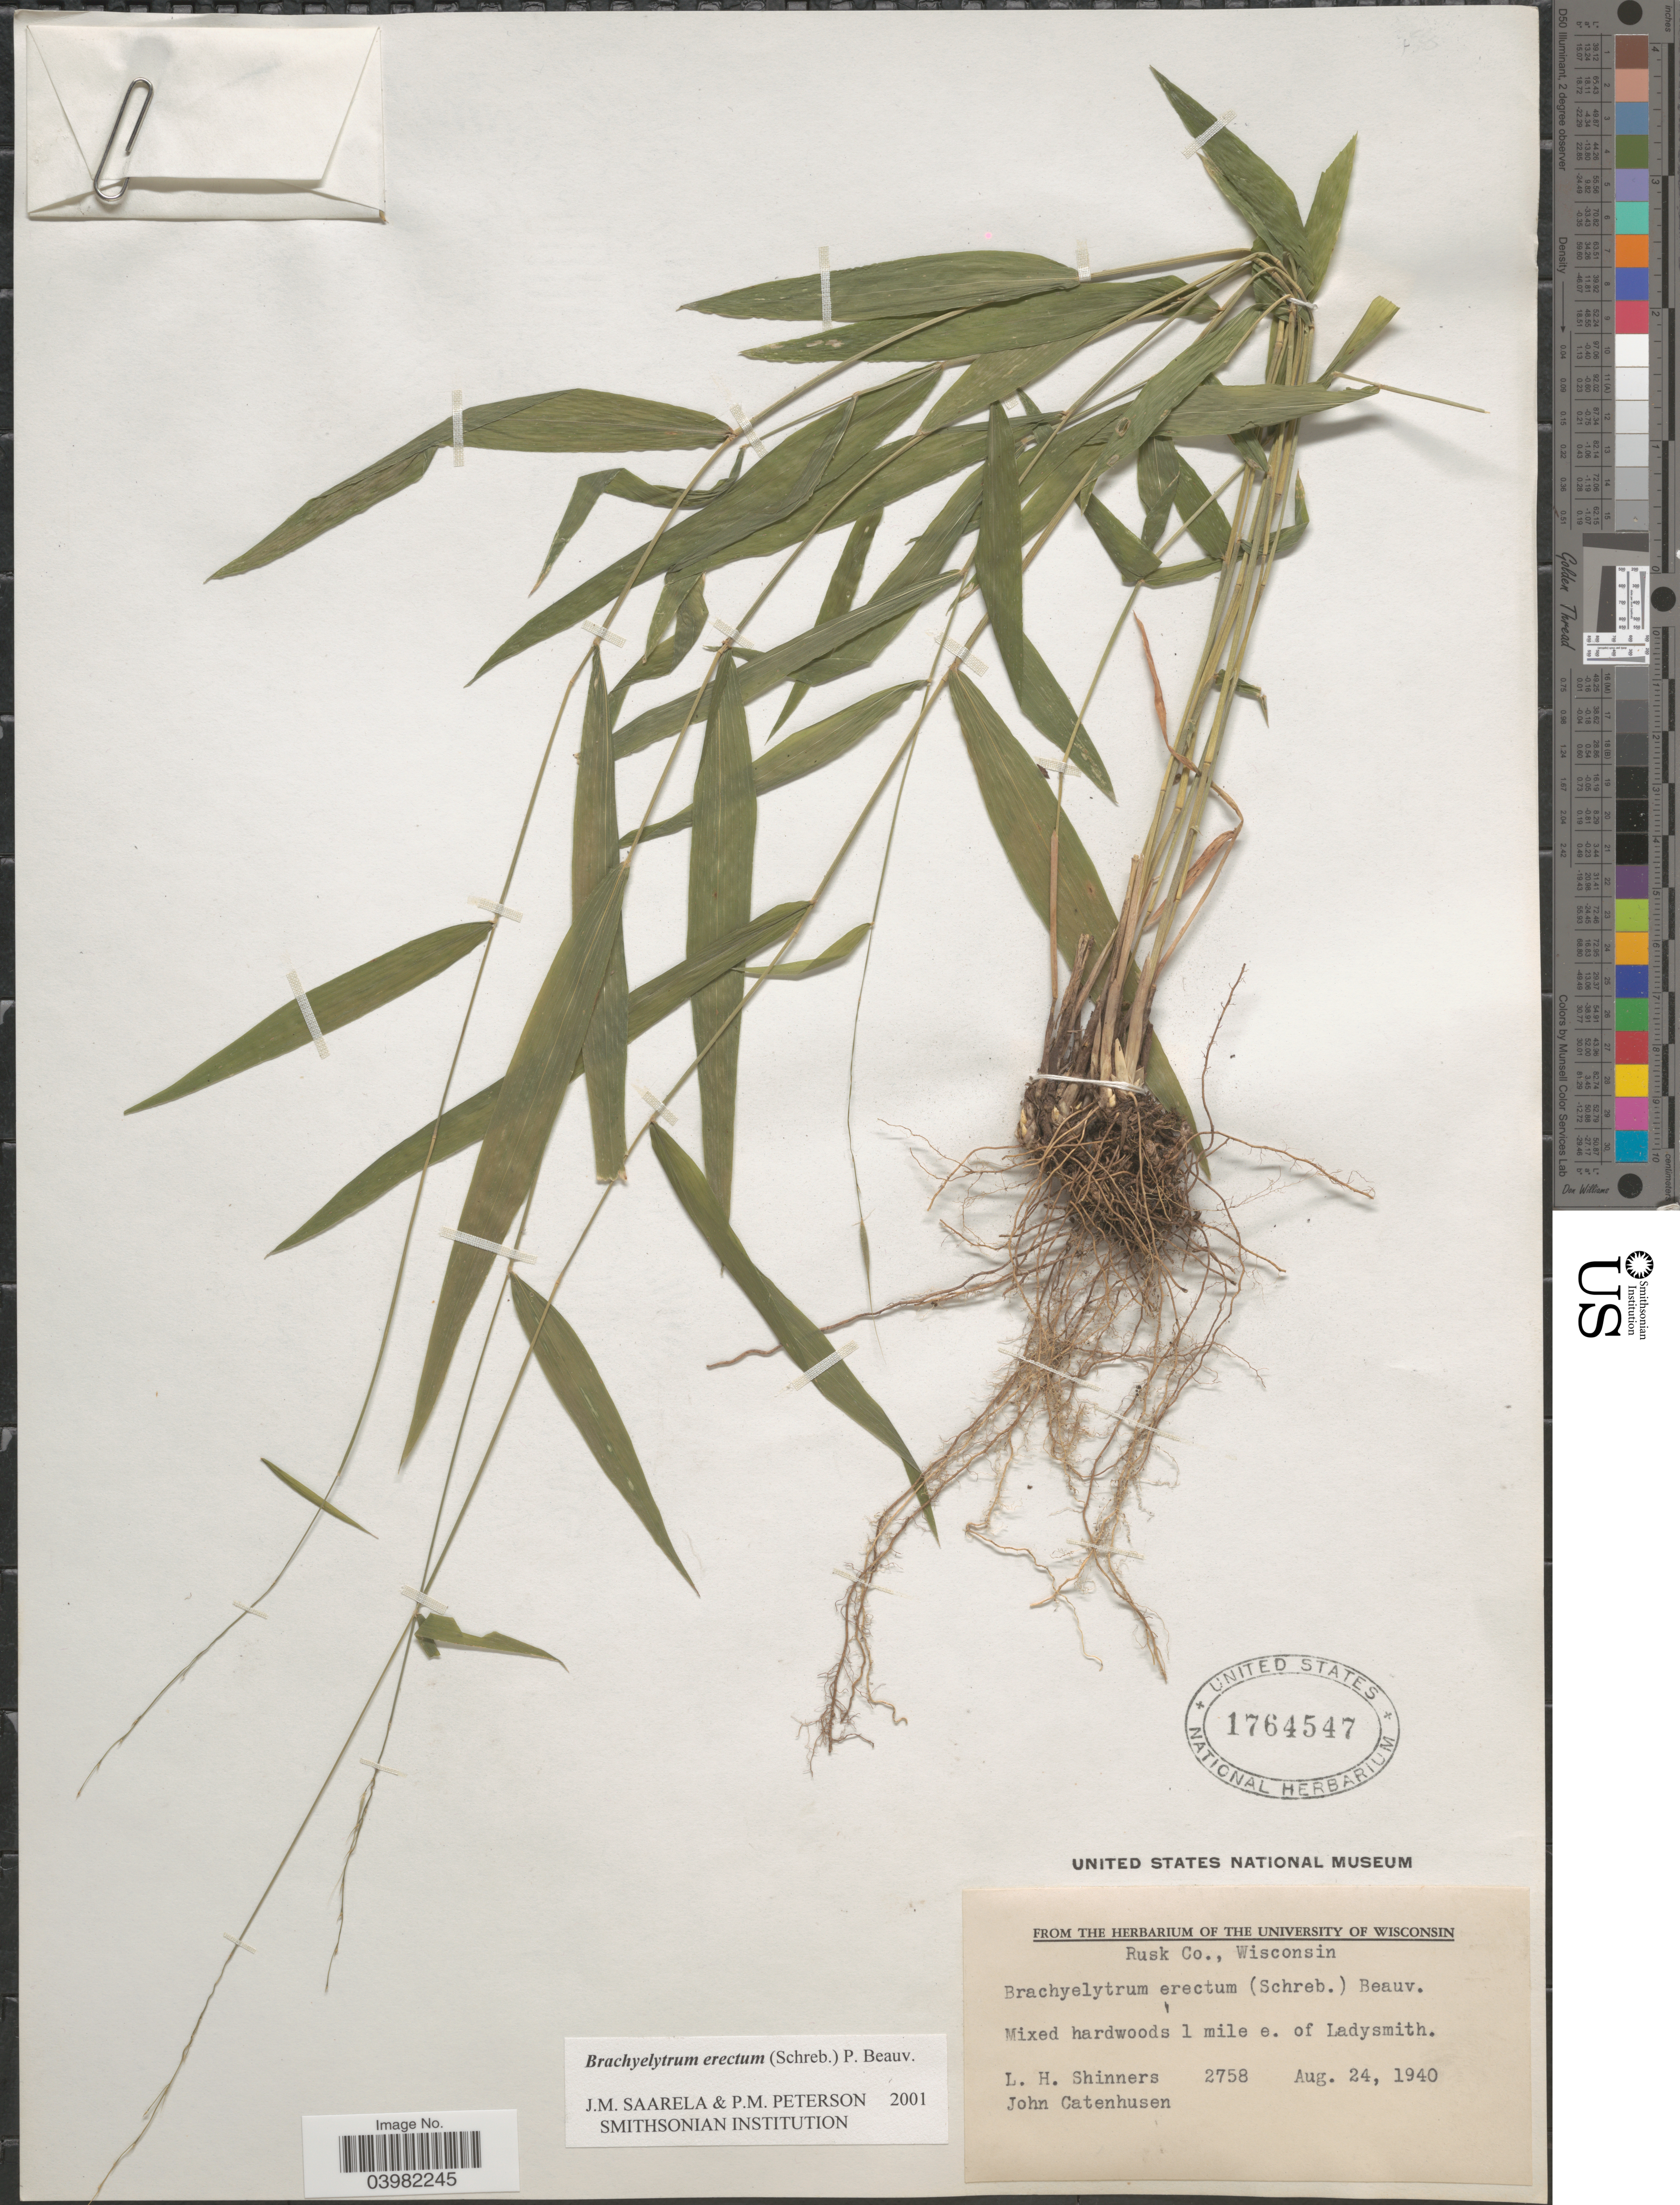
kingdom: Plantae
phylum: Tracheophyta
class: Liliopsida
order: Poales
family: Poaceae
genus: Brachyelytrum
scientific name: Brachyelytrum erectum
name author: (Schreb.) P. Beauv.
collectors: L. H. Shinners & J. Catenhusen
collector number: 2758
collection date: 1940-08-24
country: United States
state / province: Wisconsin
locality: Rusk Co. 1 mile e. of Ladysmith.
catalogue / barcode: US 1764547